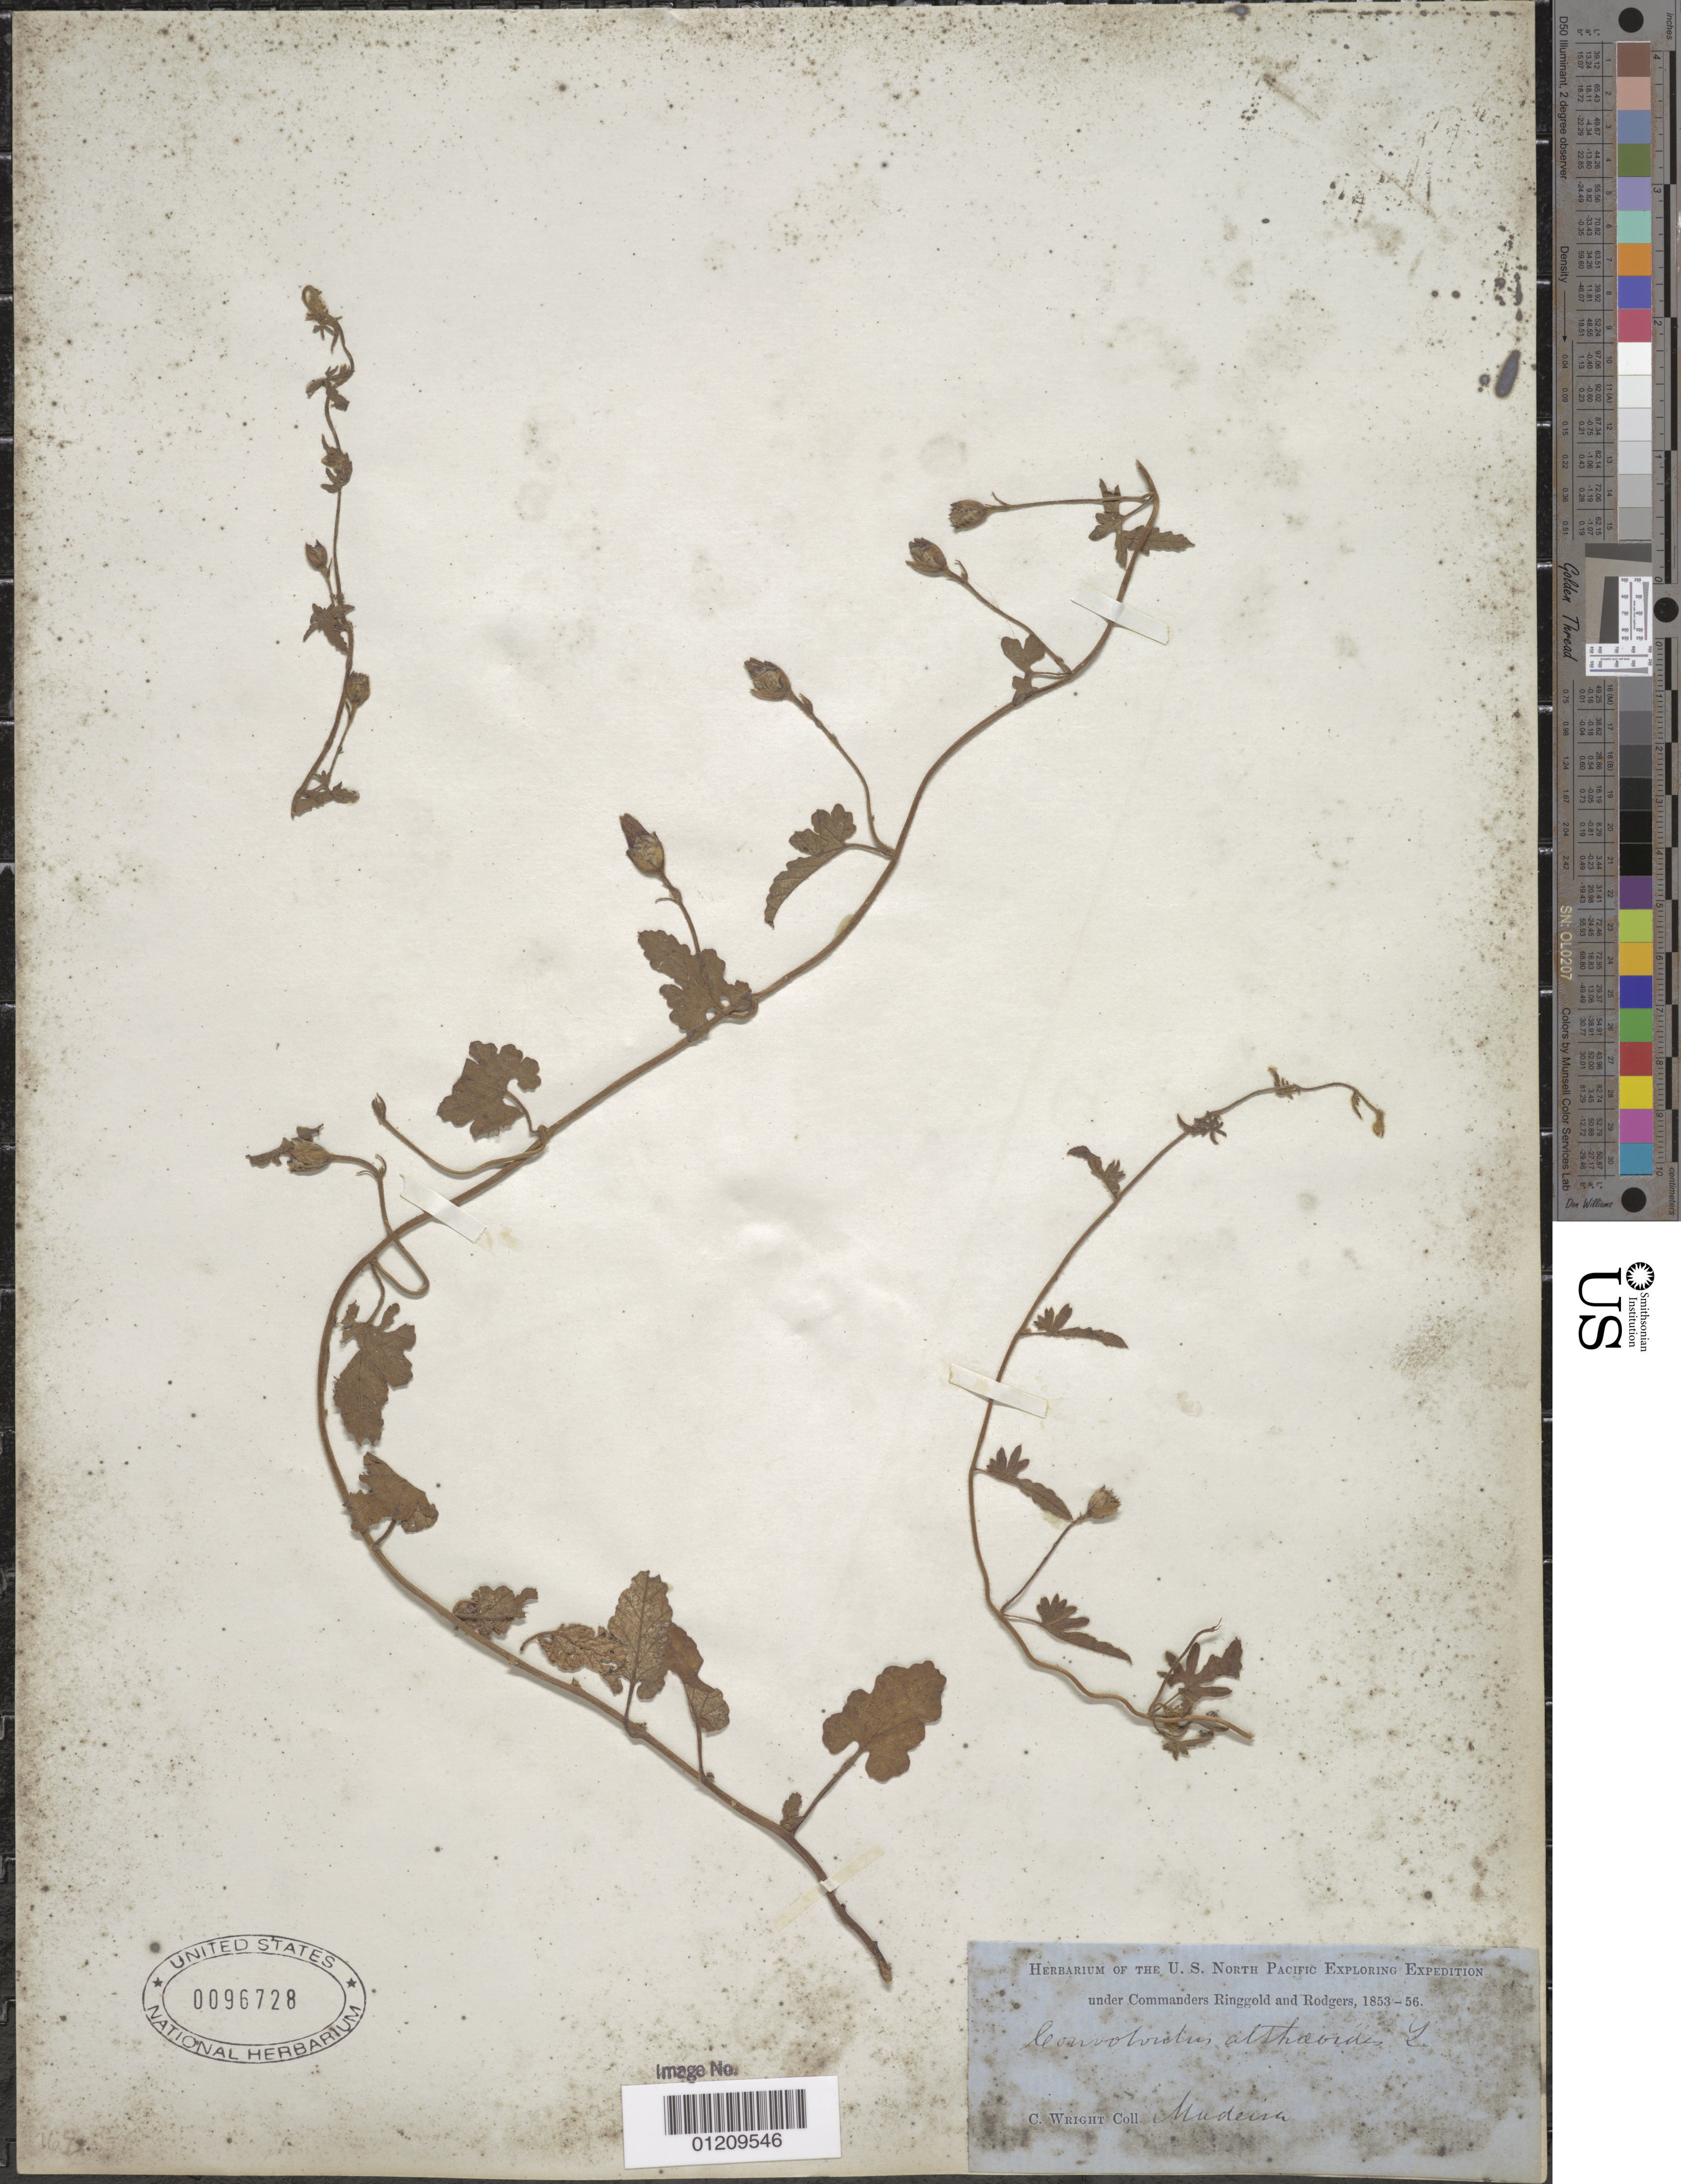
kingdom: Plantae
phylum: Tracheophyta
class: Magnoliopsida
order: Solanales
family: Convolvulaceae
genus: Convolvulus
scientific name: Convolvulus althaeoides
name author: L.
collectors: C. Wright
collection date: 1853/1856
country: Portugal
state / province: Madeira (Aut. Reg.)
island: Madeira Is.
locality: Madeira.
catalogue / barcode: US 96728